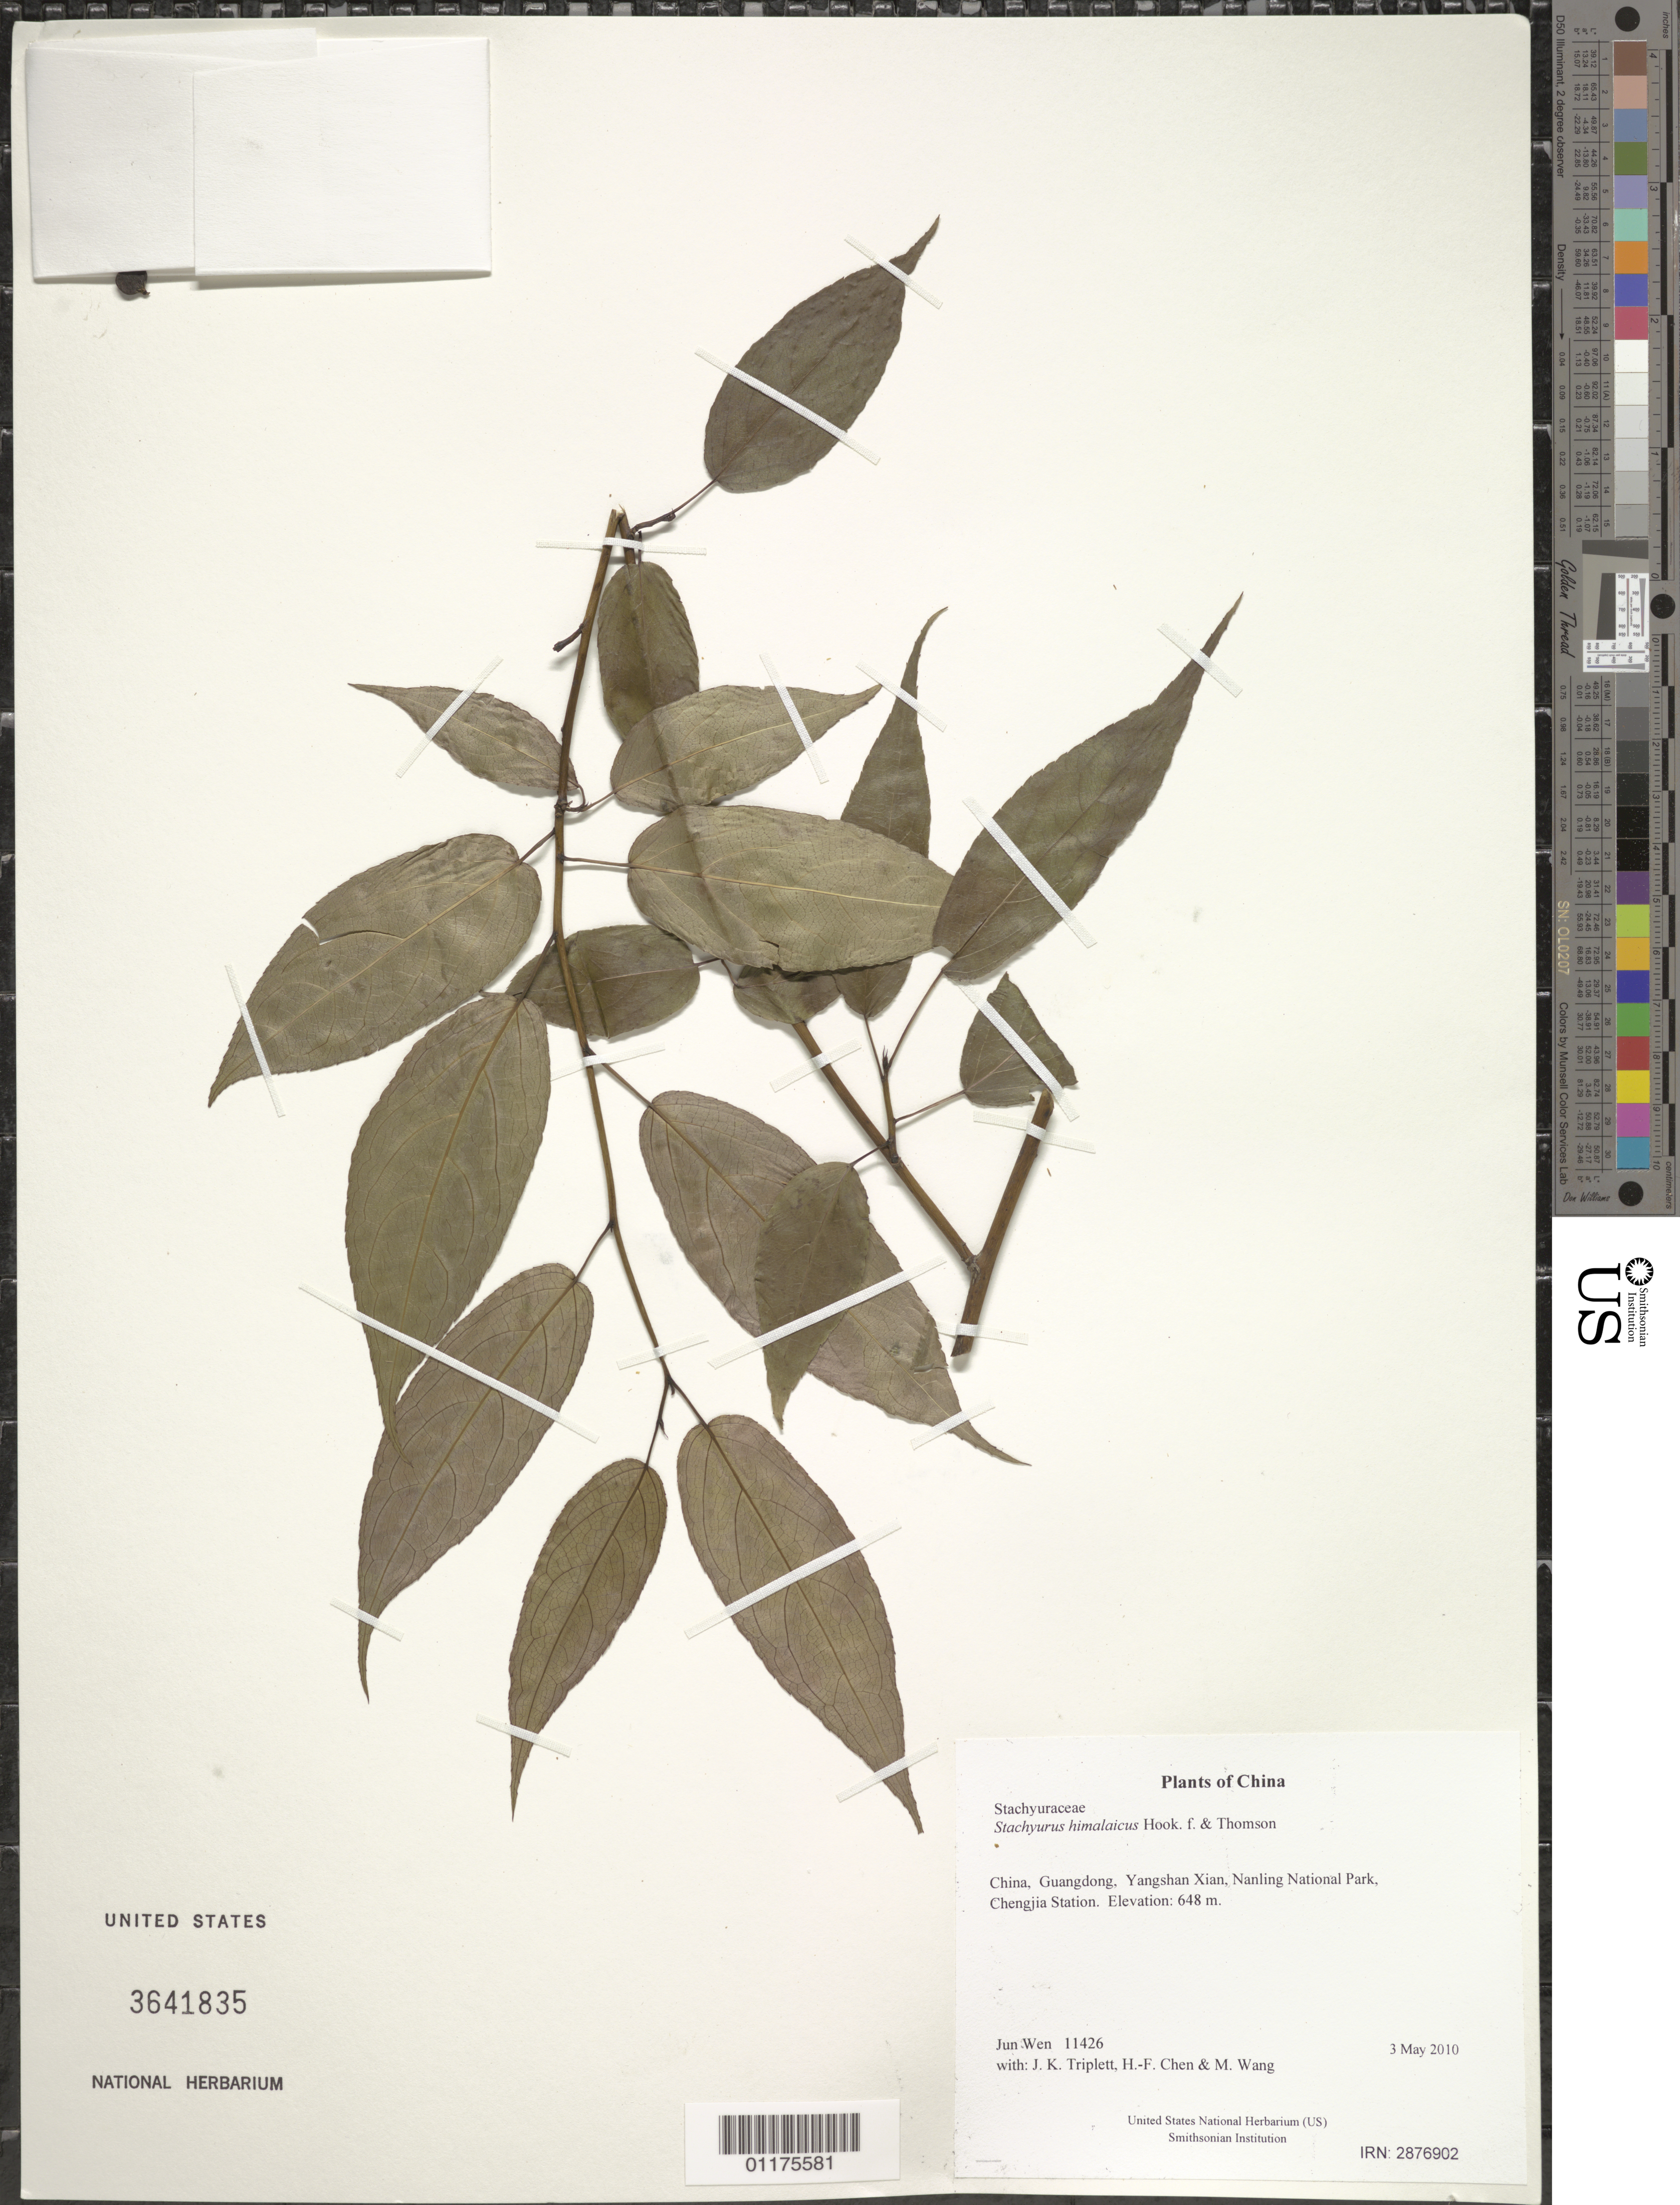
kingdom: Plantae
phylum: Tracheophyta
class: Magnoliopsida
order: Crossosomatales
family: Stachyuraceae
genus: Stachyurus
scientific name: Stachyurus himalaicus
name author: Hook. f. & Thomson ex Benth.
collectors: J. Wen, J. K. Triplett, H.-F. Chen & M. Wang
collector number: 11426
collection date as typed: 3 May 2010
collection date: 2010-05-03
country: China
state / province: Guangdong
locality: Yangshan Xian, Nanling National Park, Chengjia Station.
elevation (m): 648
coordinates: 24 45.624 N, 112 53.497 E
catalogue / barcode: US 3641835